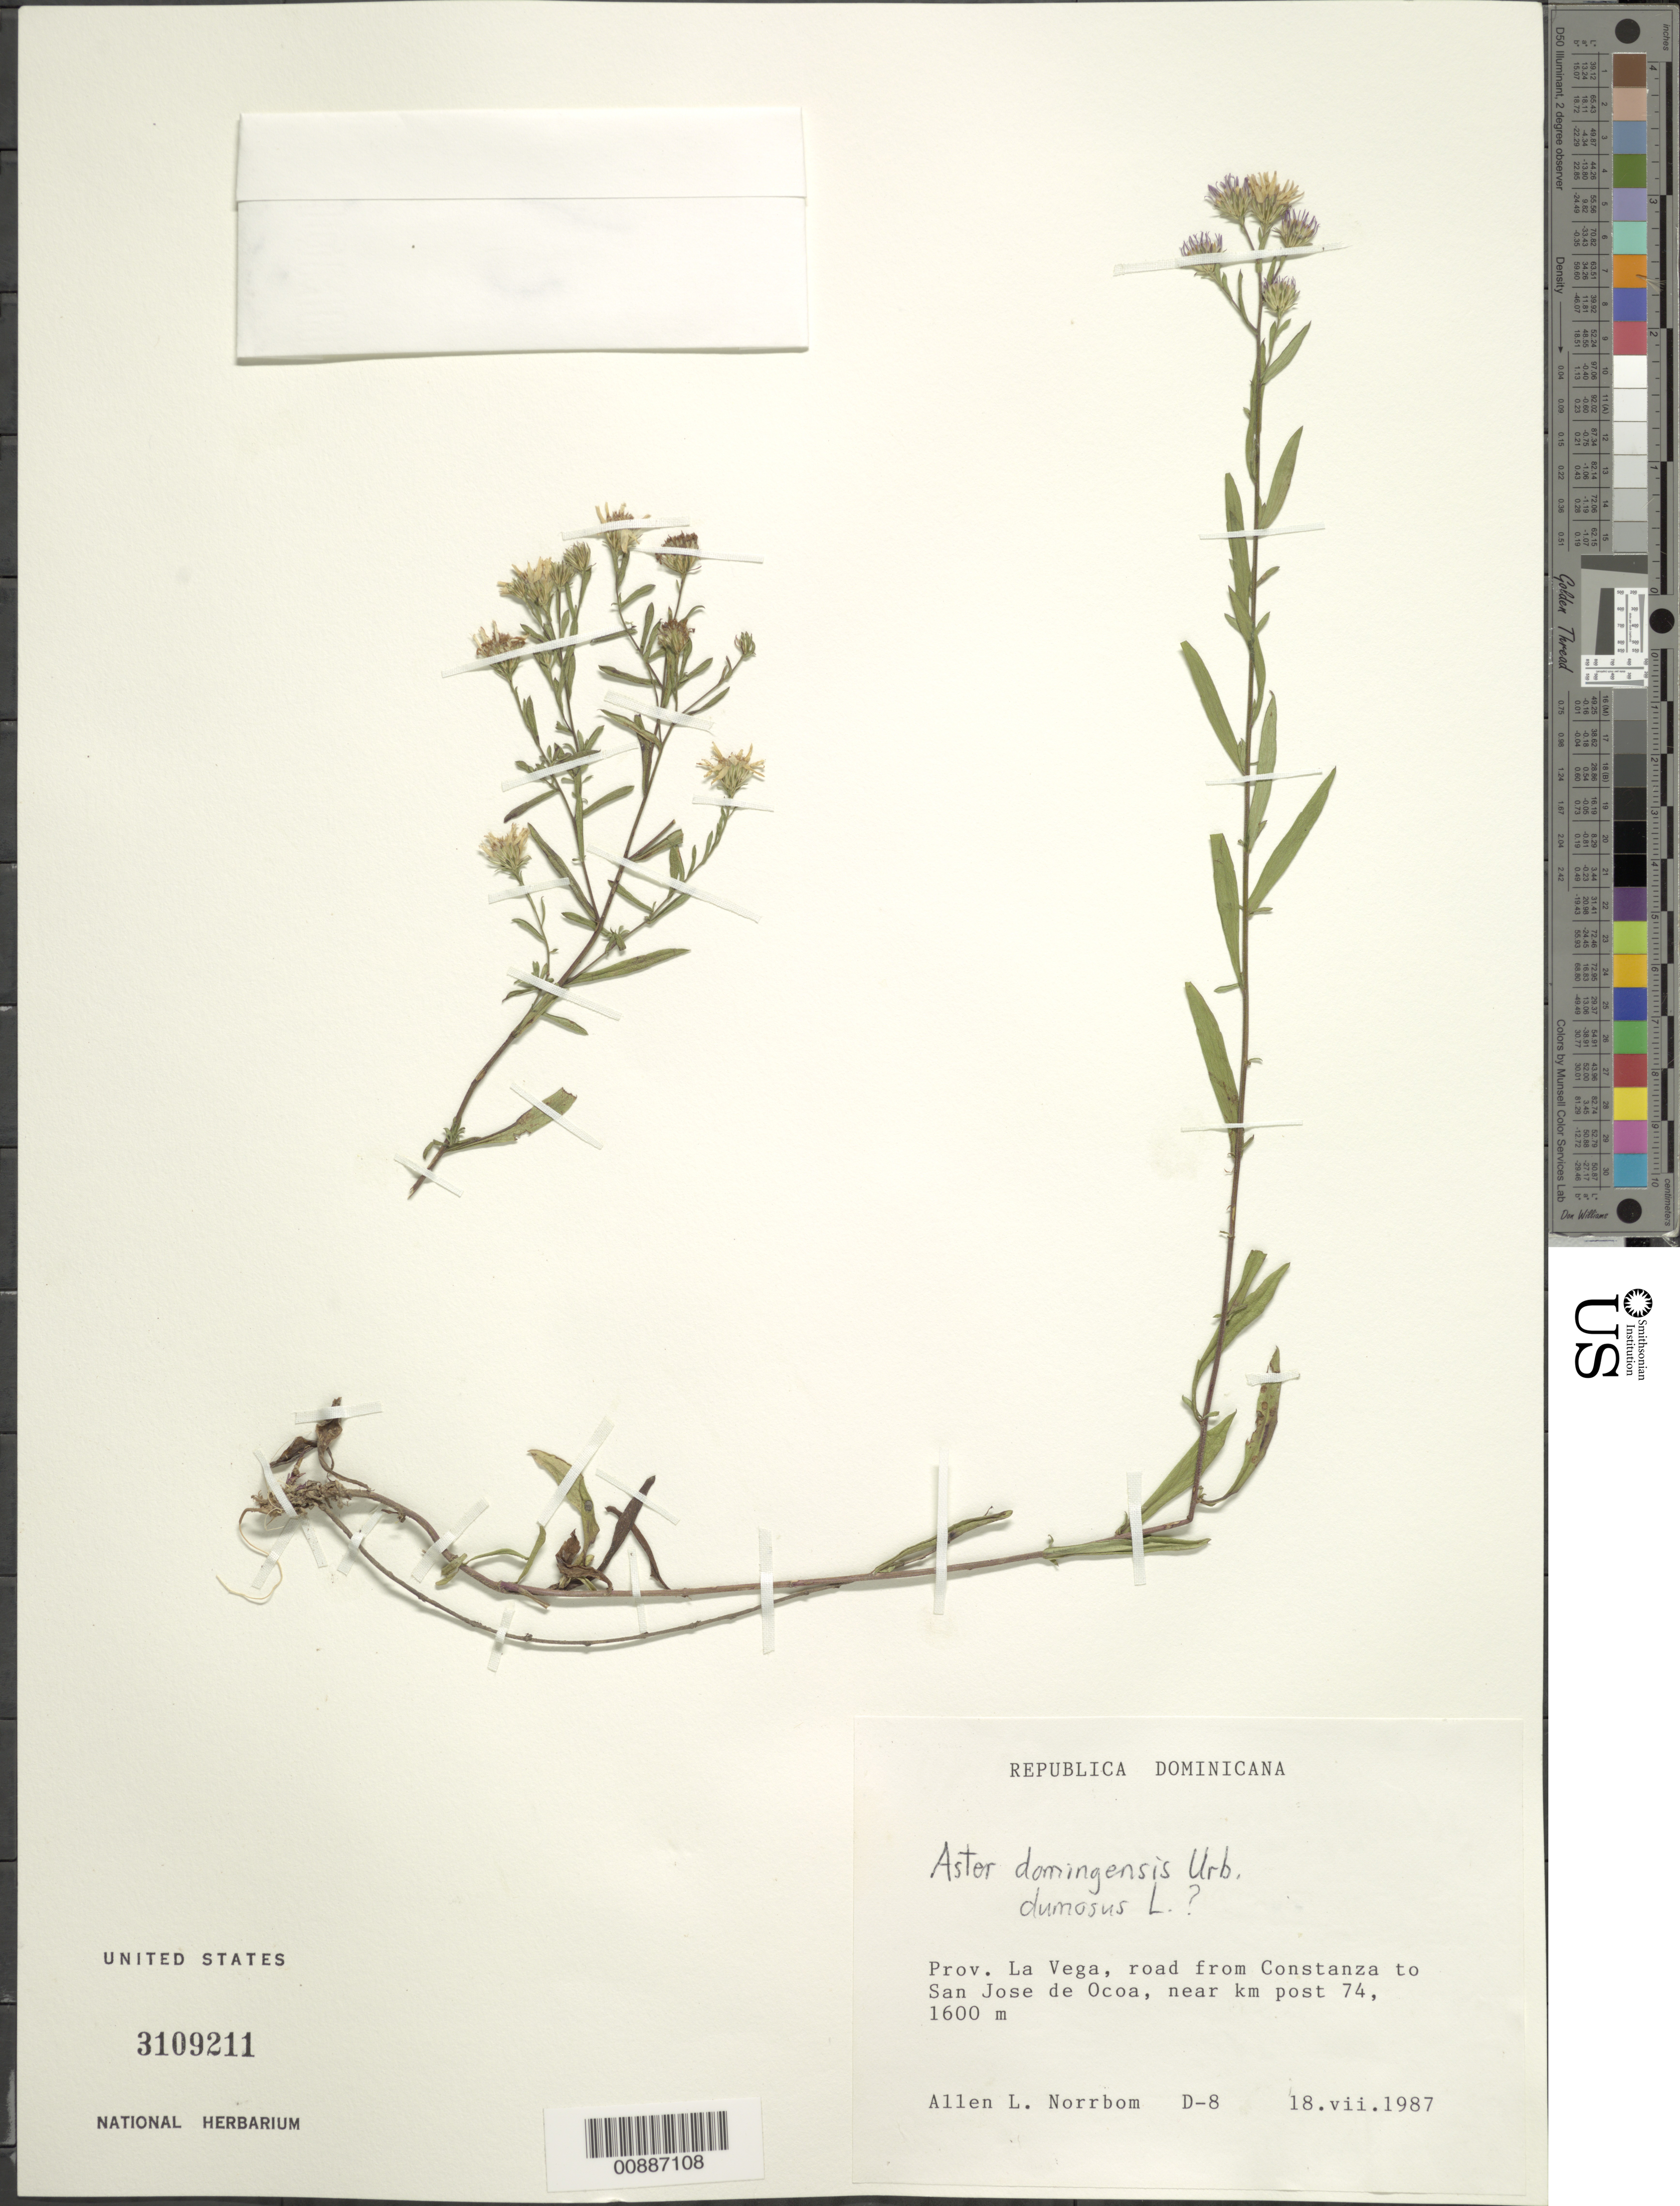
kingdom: Plantae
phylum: Tracheophyta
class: Magnoliopsida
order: Asterales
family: Asteraceae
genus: Symphyotrichum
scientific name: Symphyotrichum domingensis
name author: (Urb.) G.L. Nesom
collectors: A. L. Norrbom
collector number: D-8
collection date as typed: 18 Jul 1987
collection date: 1987-07-18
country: Dominican Republic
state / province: La Vega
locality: Road from Constanza to San Jose de Ocoa, near km post 74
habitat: Along road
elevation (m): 1600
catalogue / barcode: US 3109211